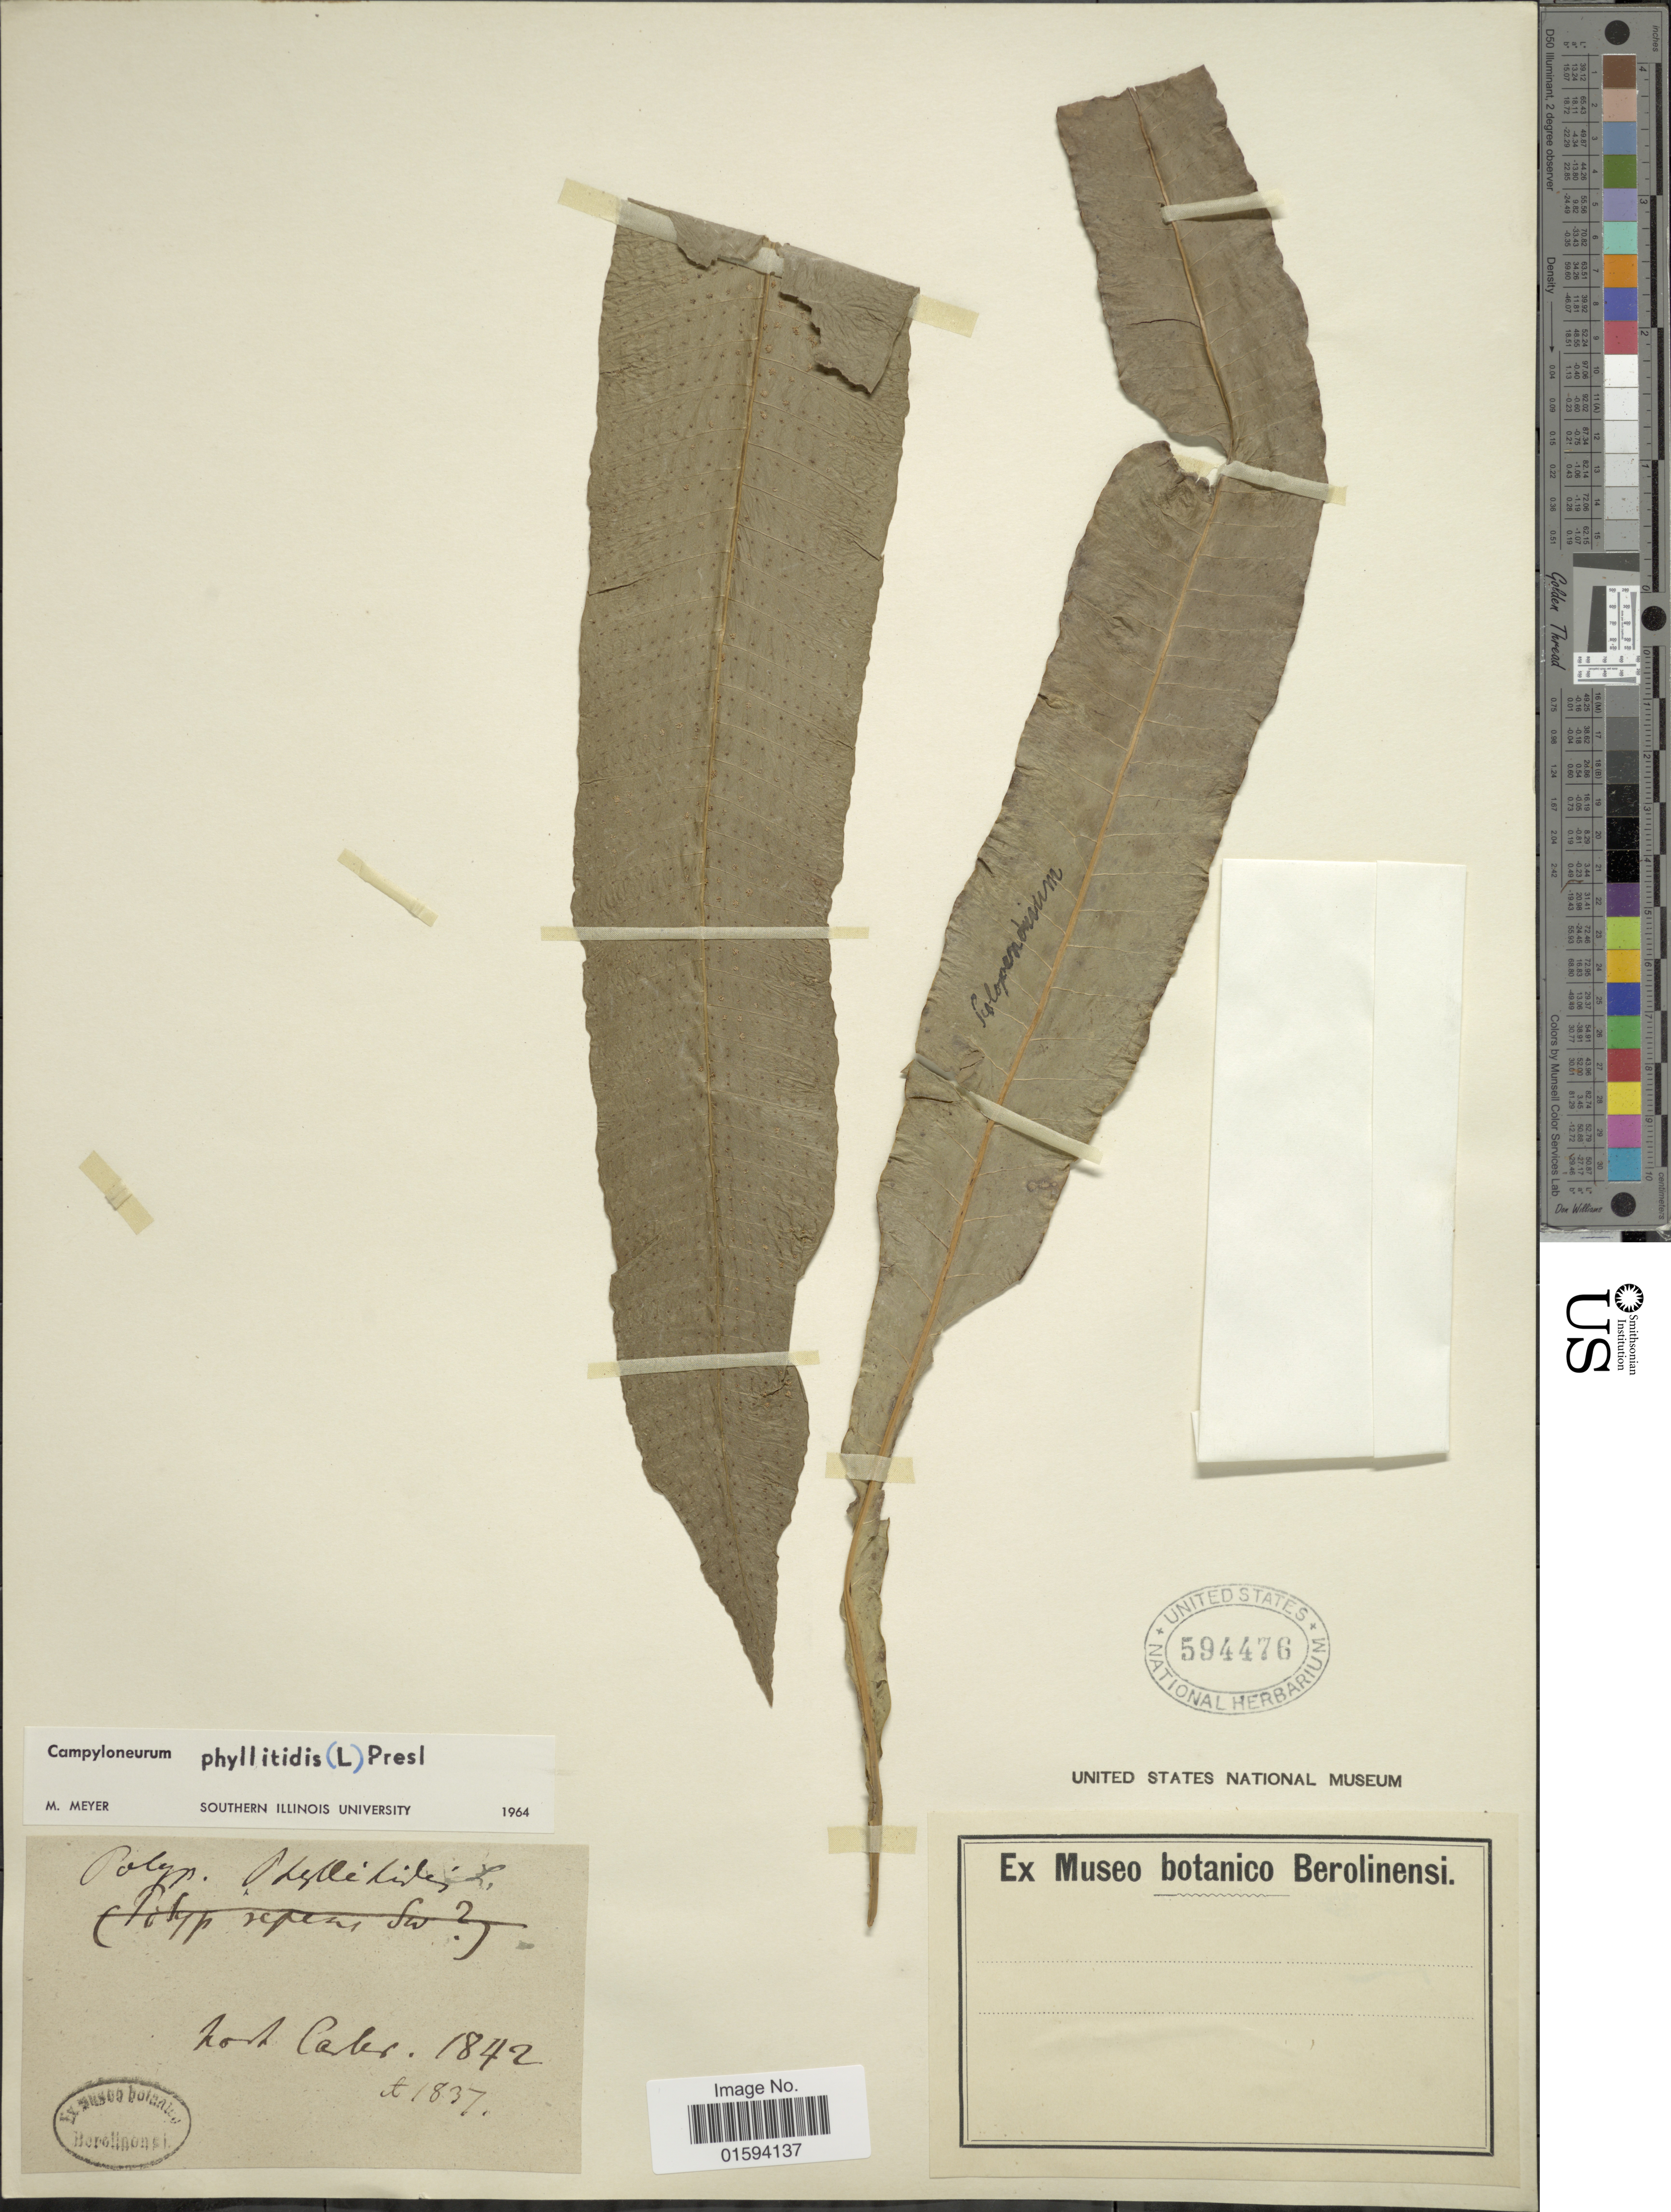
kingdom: Plantae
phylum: Tracheophyta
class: Polypodiopsida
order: Polypodiales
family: Polypodiaceae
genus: Polypodium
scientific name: Polypodium phyllitidis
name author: L.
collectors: ex Museo Botanico Berolinensi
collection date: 1837/1842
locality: Hort. Cabet [interpreted]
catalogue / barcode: US 594476